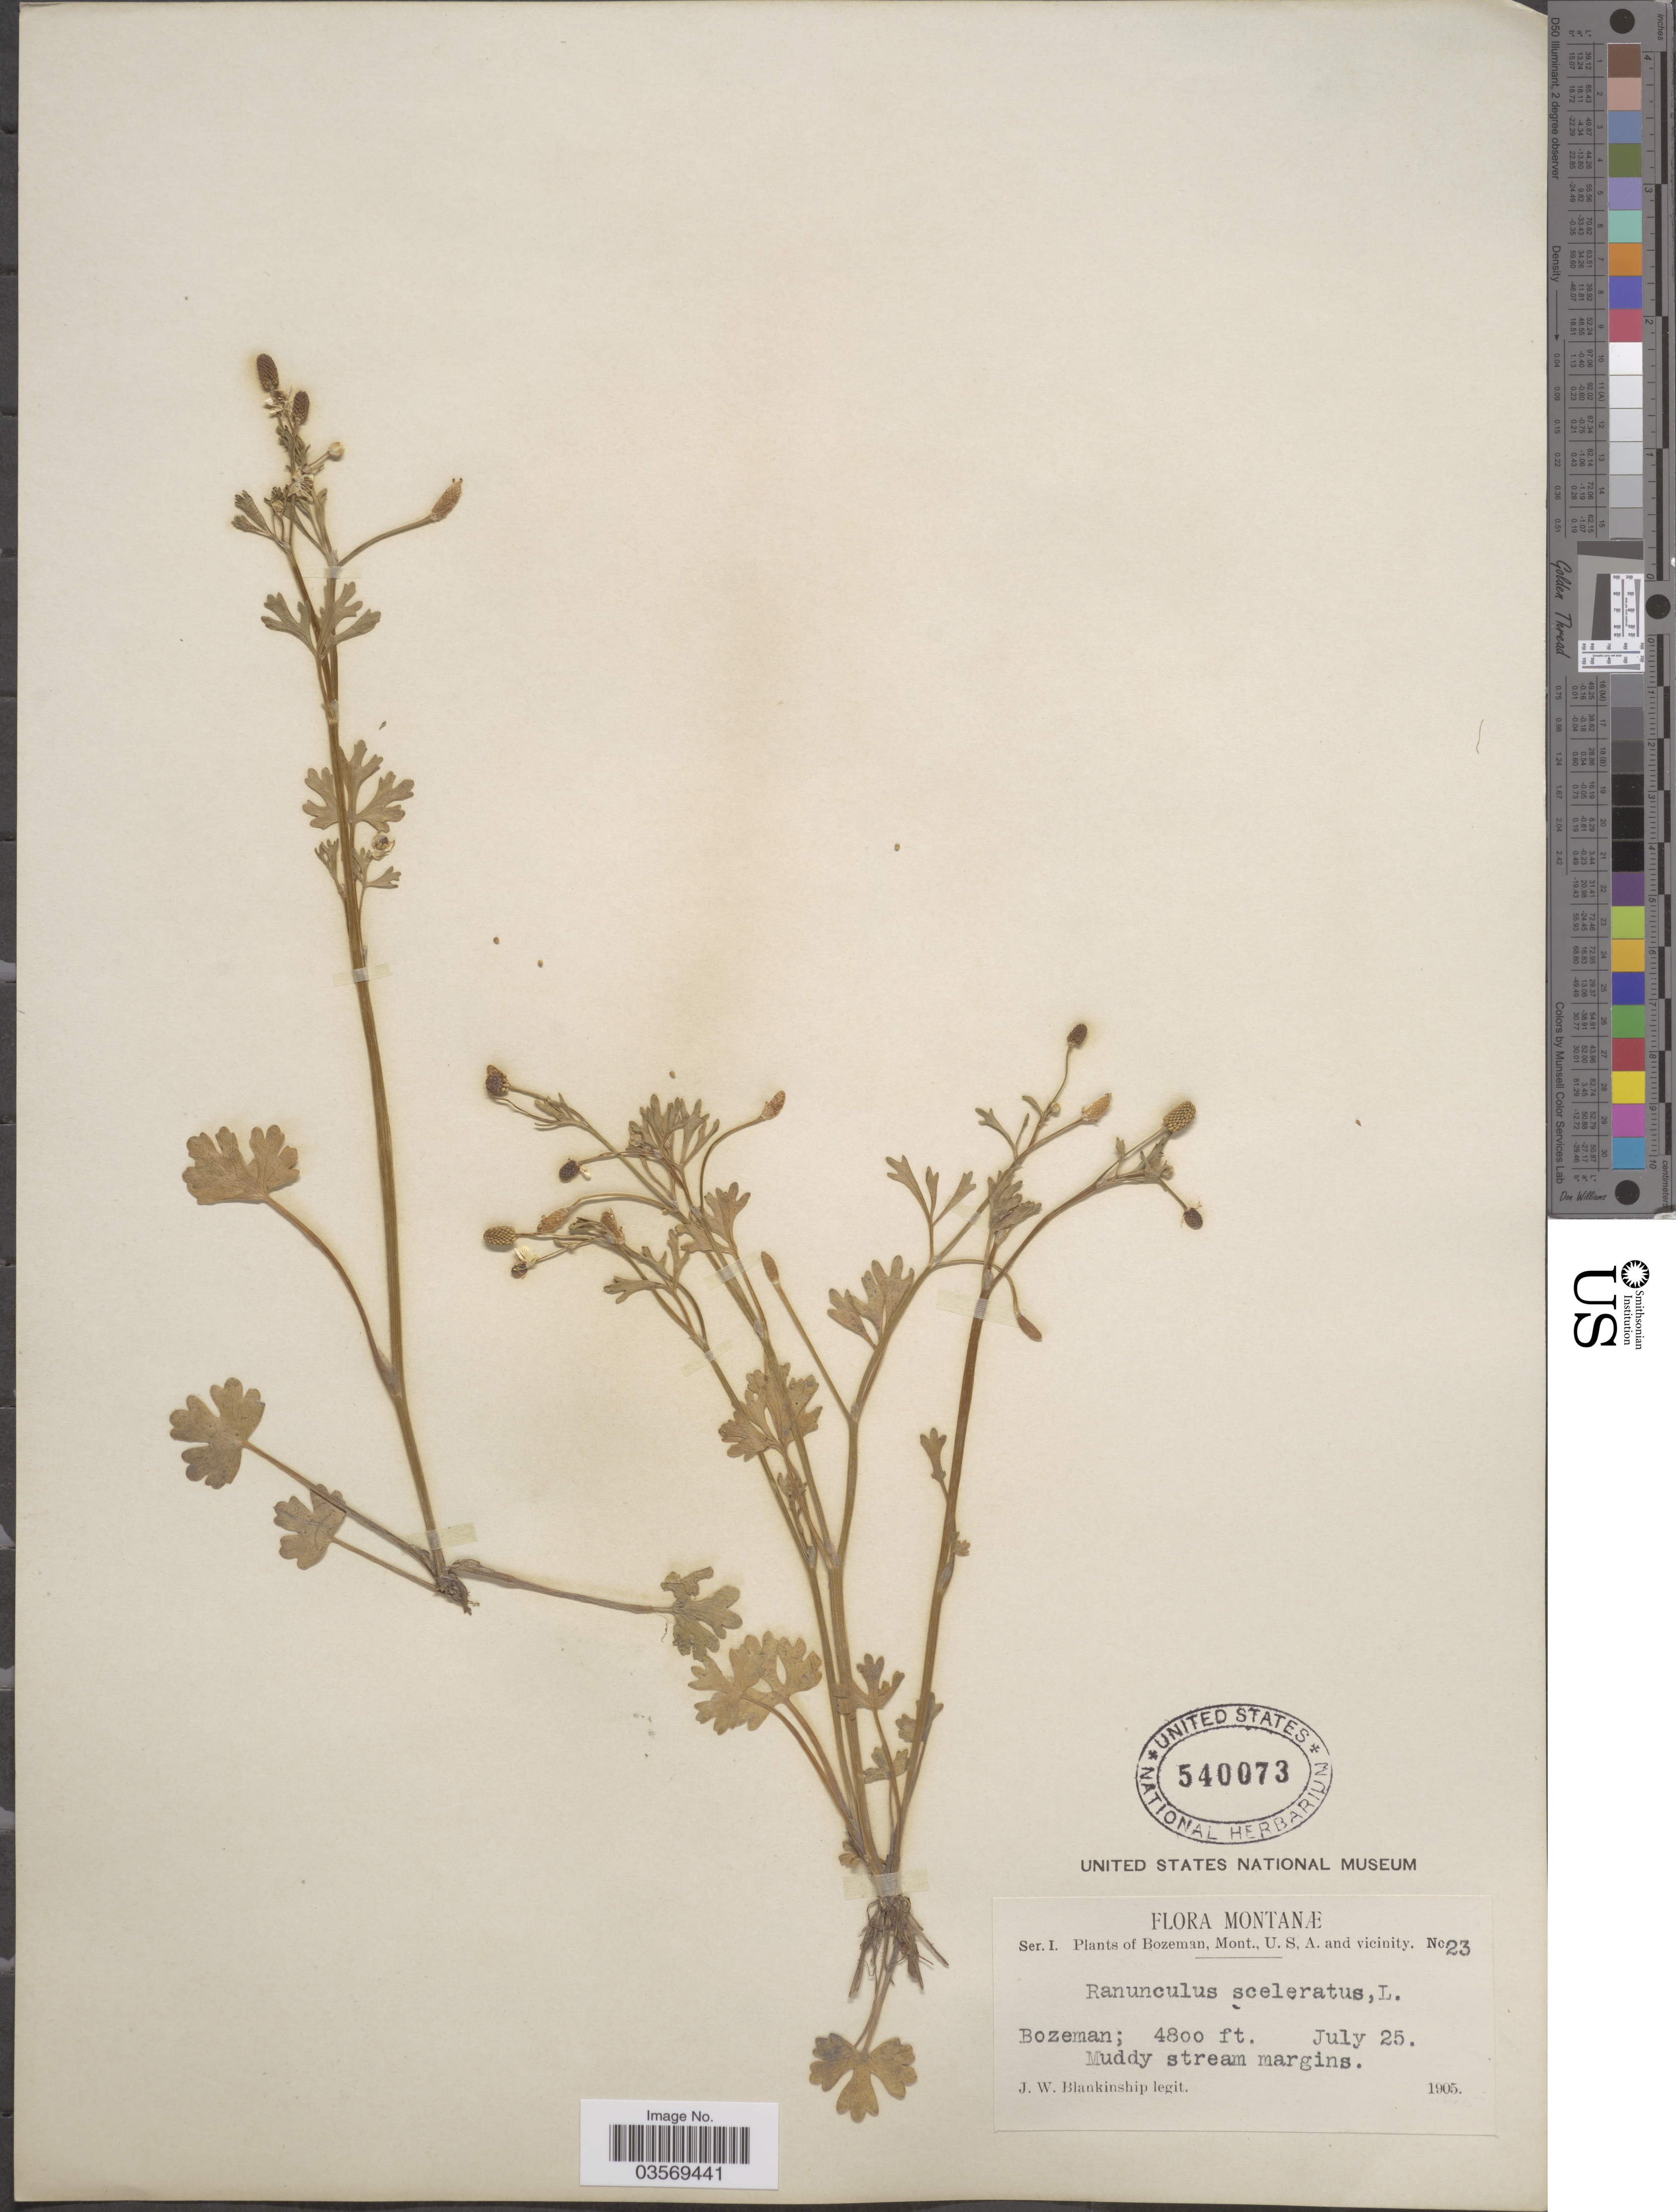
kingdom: Plantae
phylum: Tracheophyta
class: Magnoliopsida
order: Ranunculales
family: Ranunculaceae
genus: Ranunculus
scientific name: Ranunculus sceleratus var. multifidus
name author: Nutt.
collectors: J. W. Blankinship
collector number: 23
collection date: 1905-07-25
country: United States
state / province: Montana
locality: Bozeman.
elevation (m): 1463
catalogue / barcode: US 540073